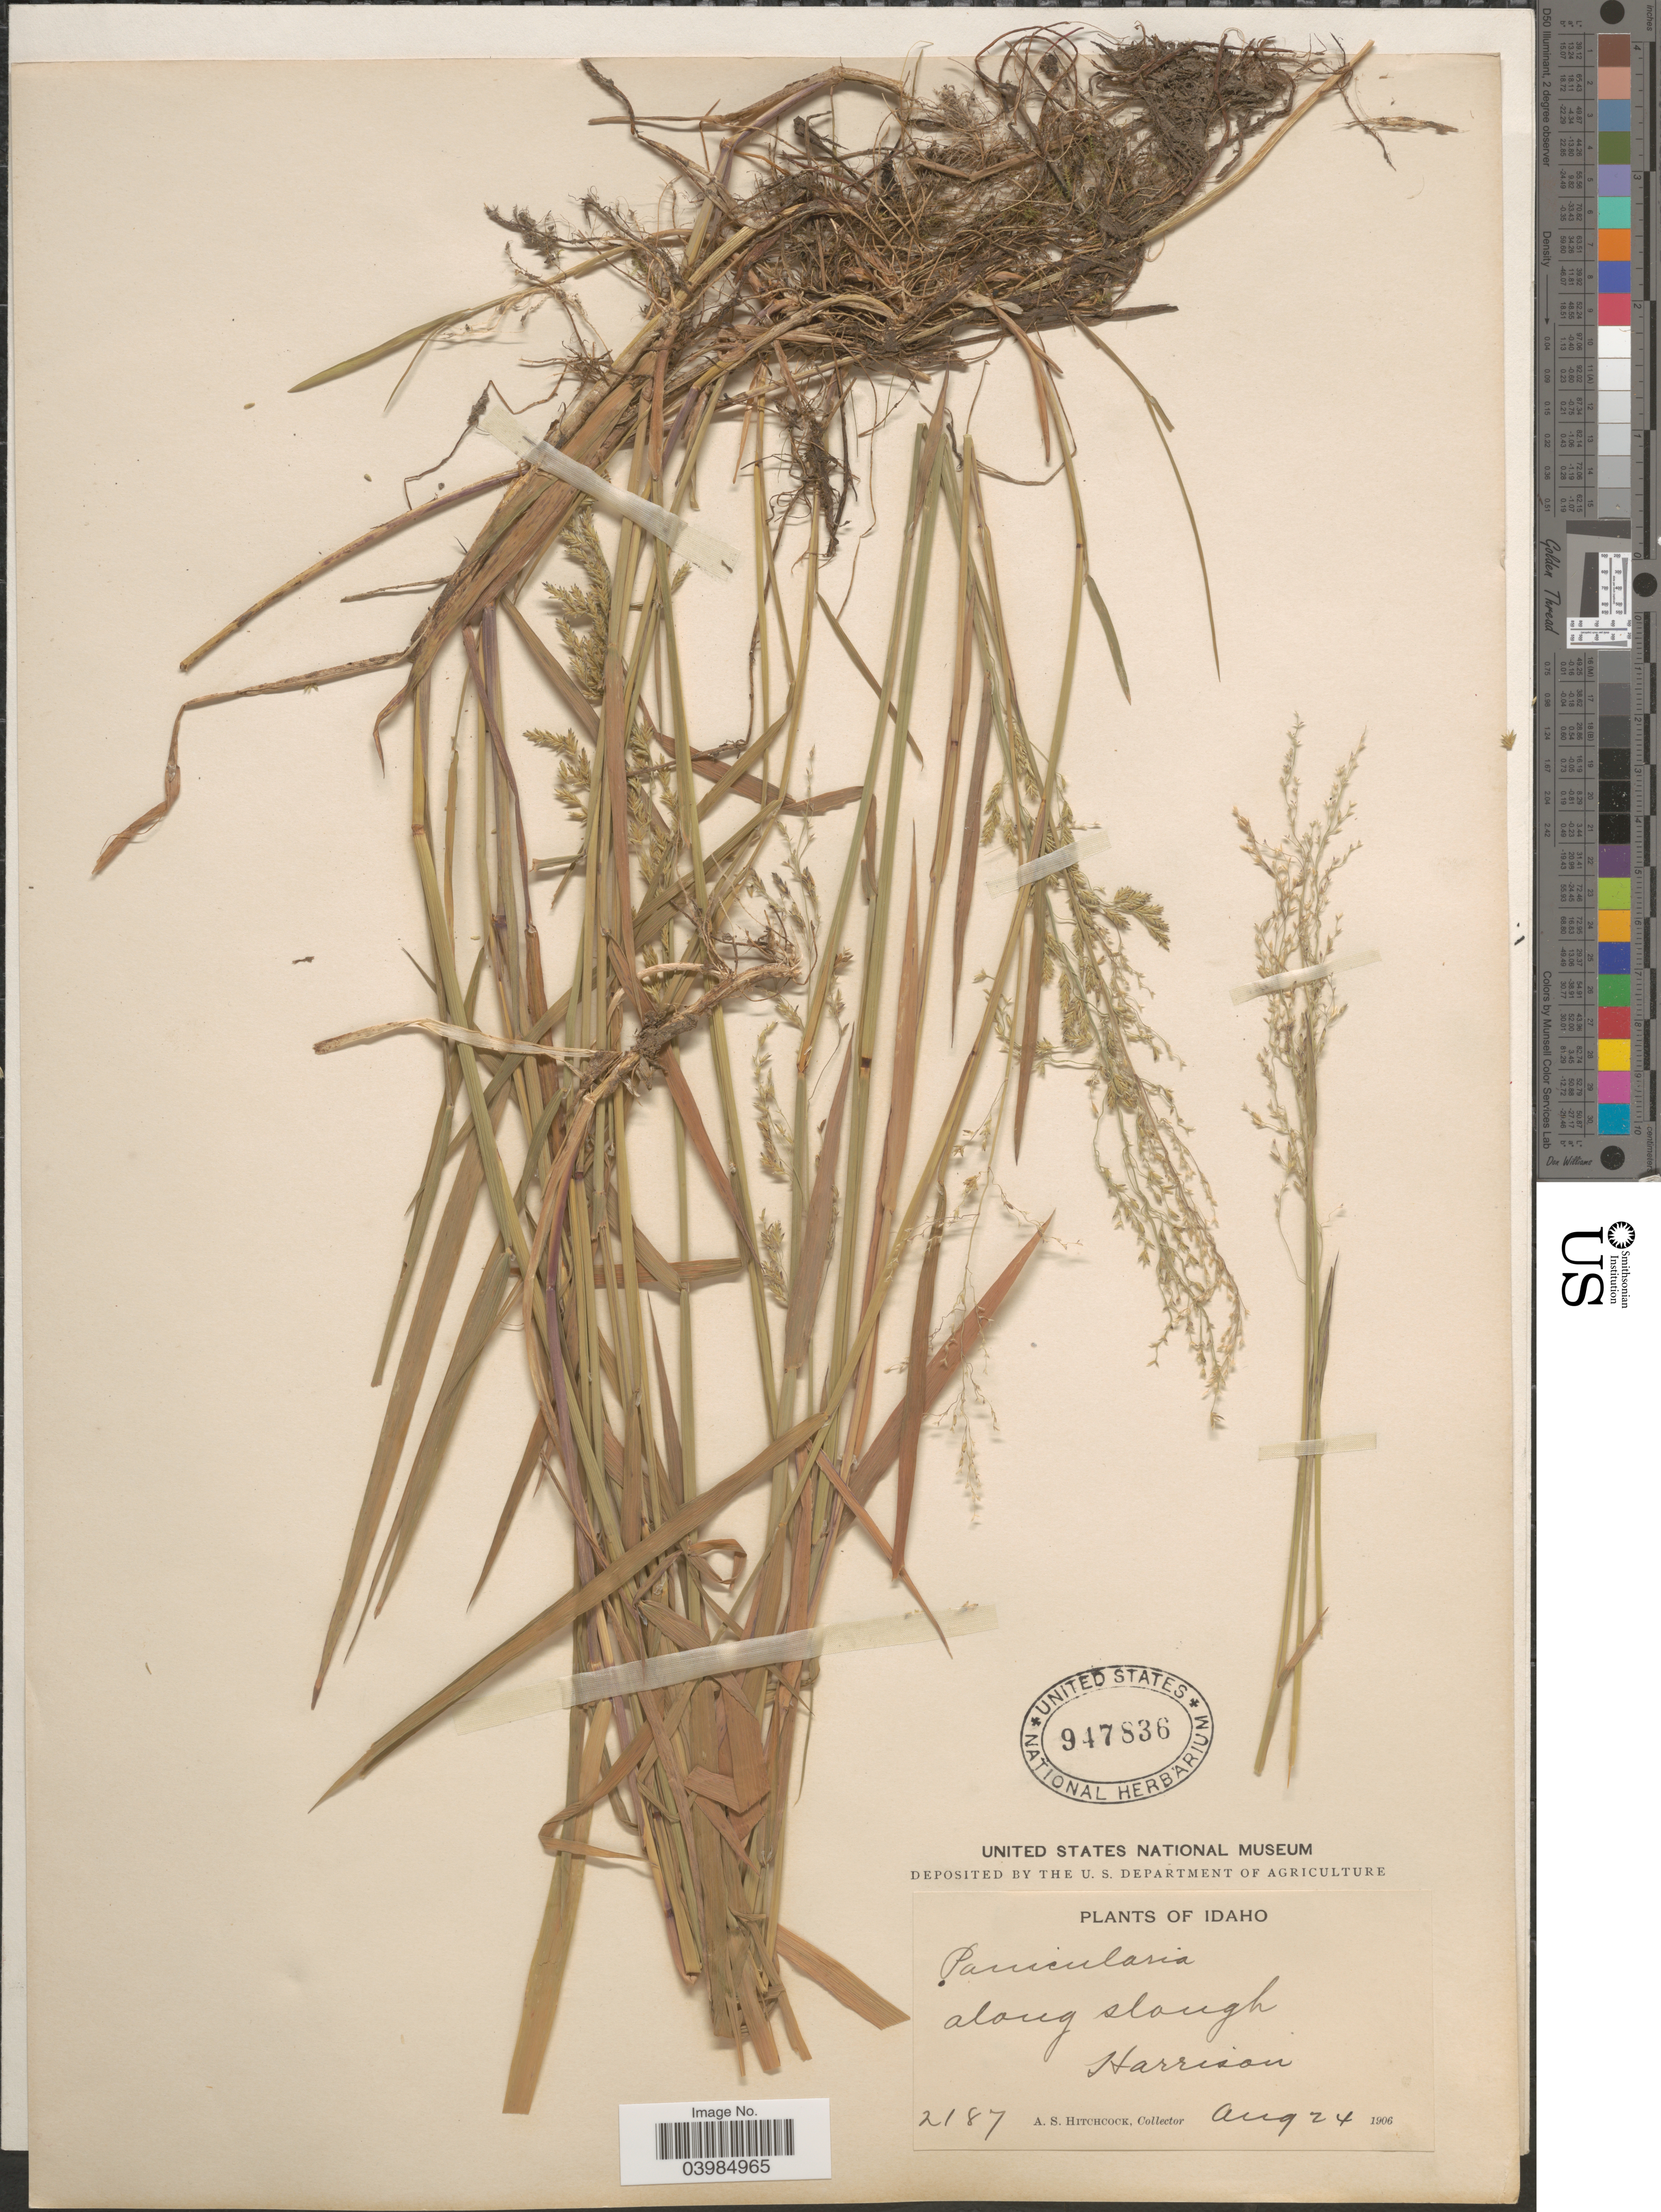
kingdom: Plantae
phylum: Tracheophyta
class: Liliopsida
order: Poales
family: Poaceae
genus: Glyceria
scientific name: Glyceria sp.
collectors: A. S. Hitchcock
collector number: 2187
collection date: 1906-08-24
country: United States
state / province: Idaho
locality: Harrison.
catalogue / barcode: US 947836